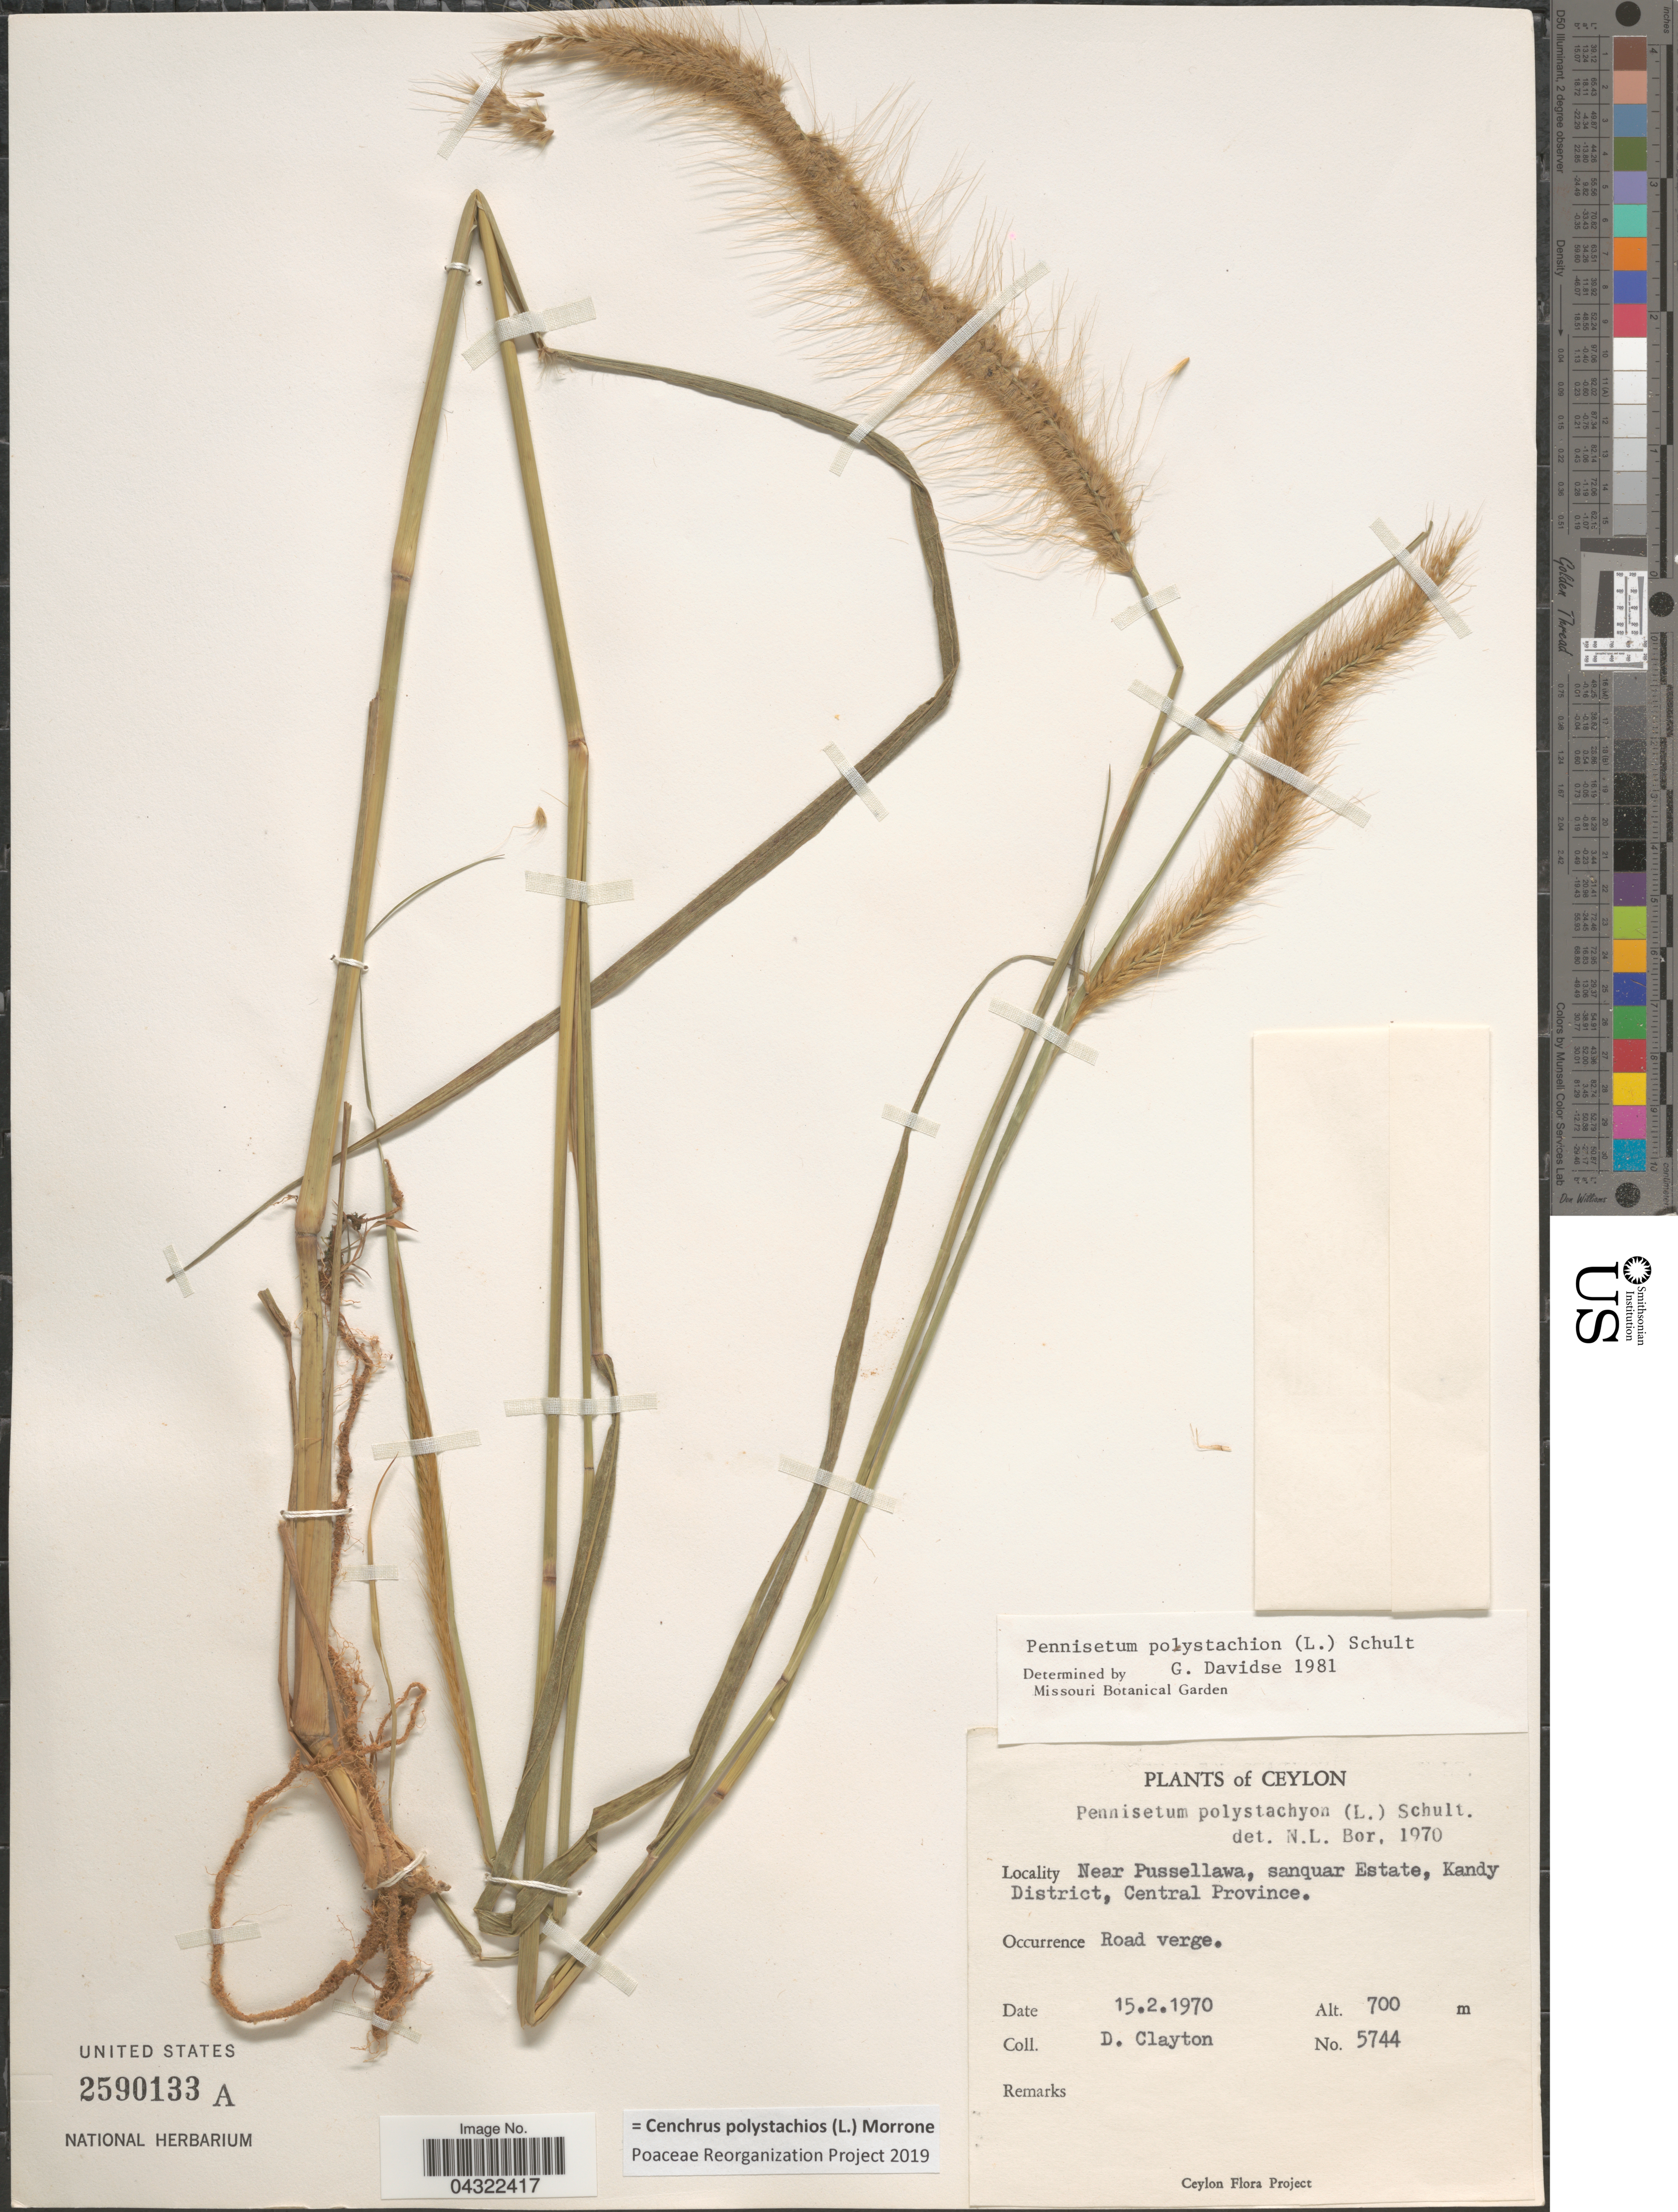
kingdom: Plantae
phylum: Tracheophyta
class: Liliopsida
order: Poales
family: Poaceae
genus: Cenchrus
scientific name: Cenchrus polystachios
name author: (L.) Morrone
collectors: D. Clayton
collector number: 5744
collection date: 1970-02-15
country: Sri Lanka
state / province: Central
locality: Ceylon. Near Pussellawa, sanquar Estate, Kandy District.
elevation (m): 700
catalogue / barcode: US 2590133A